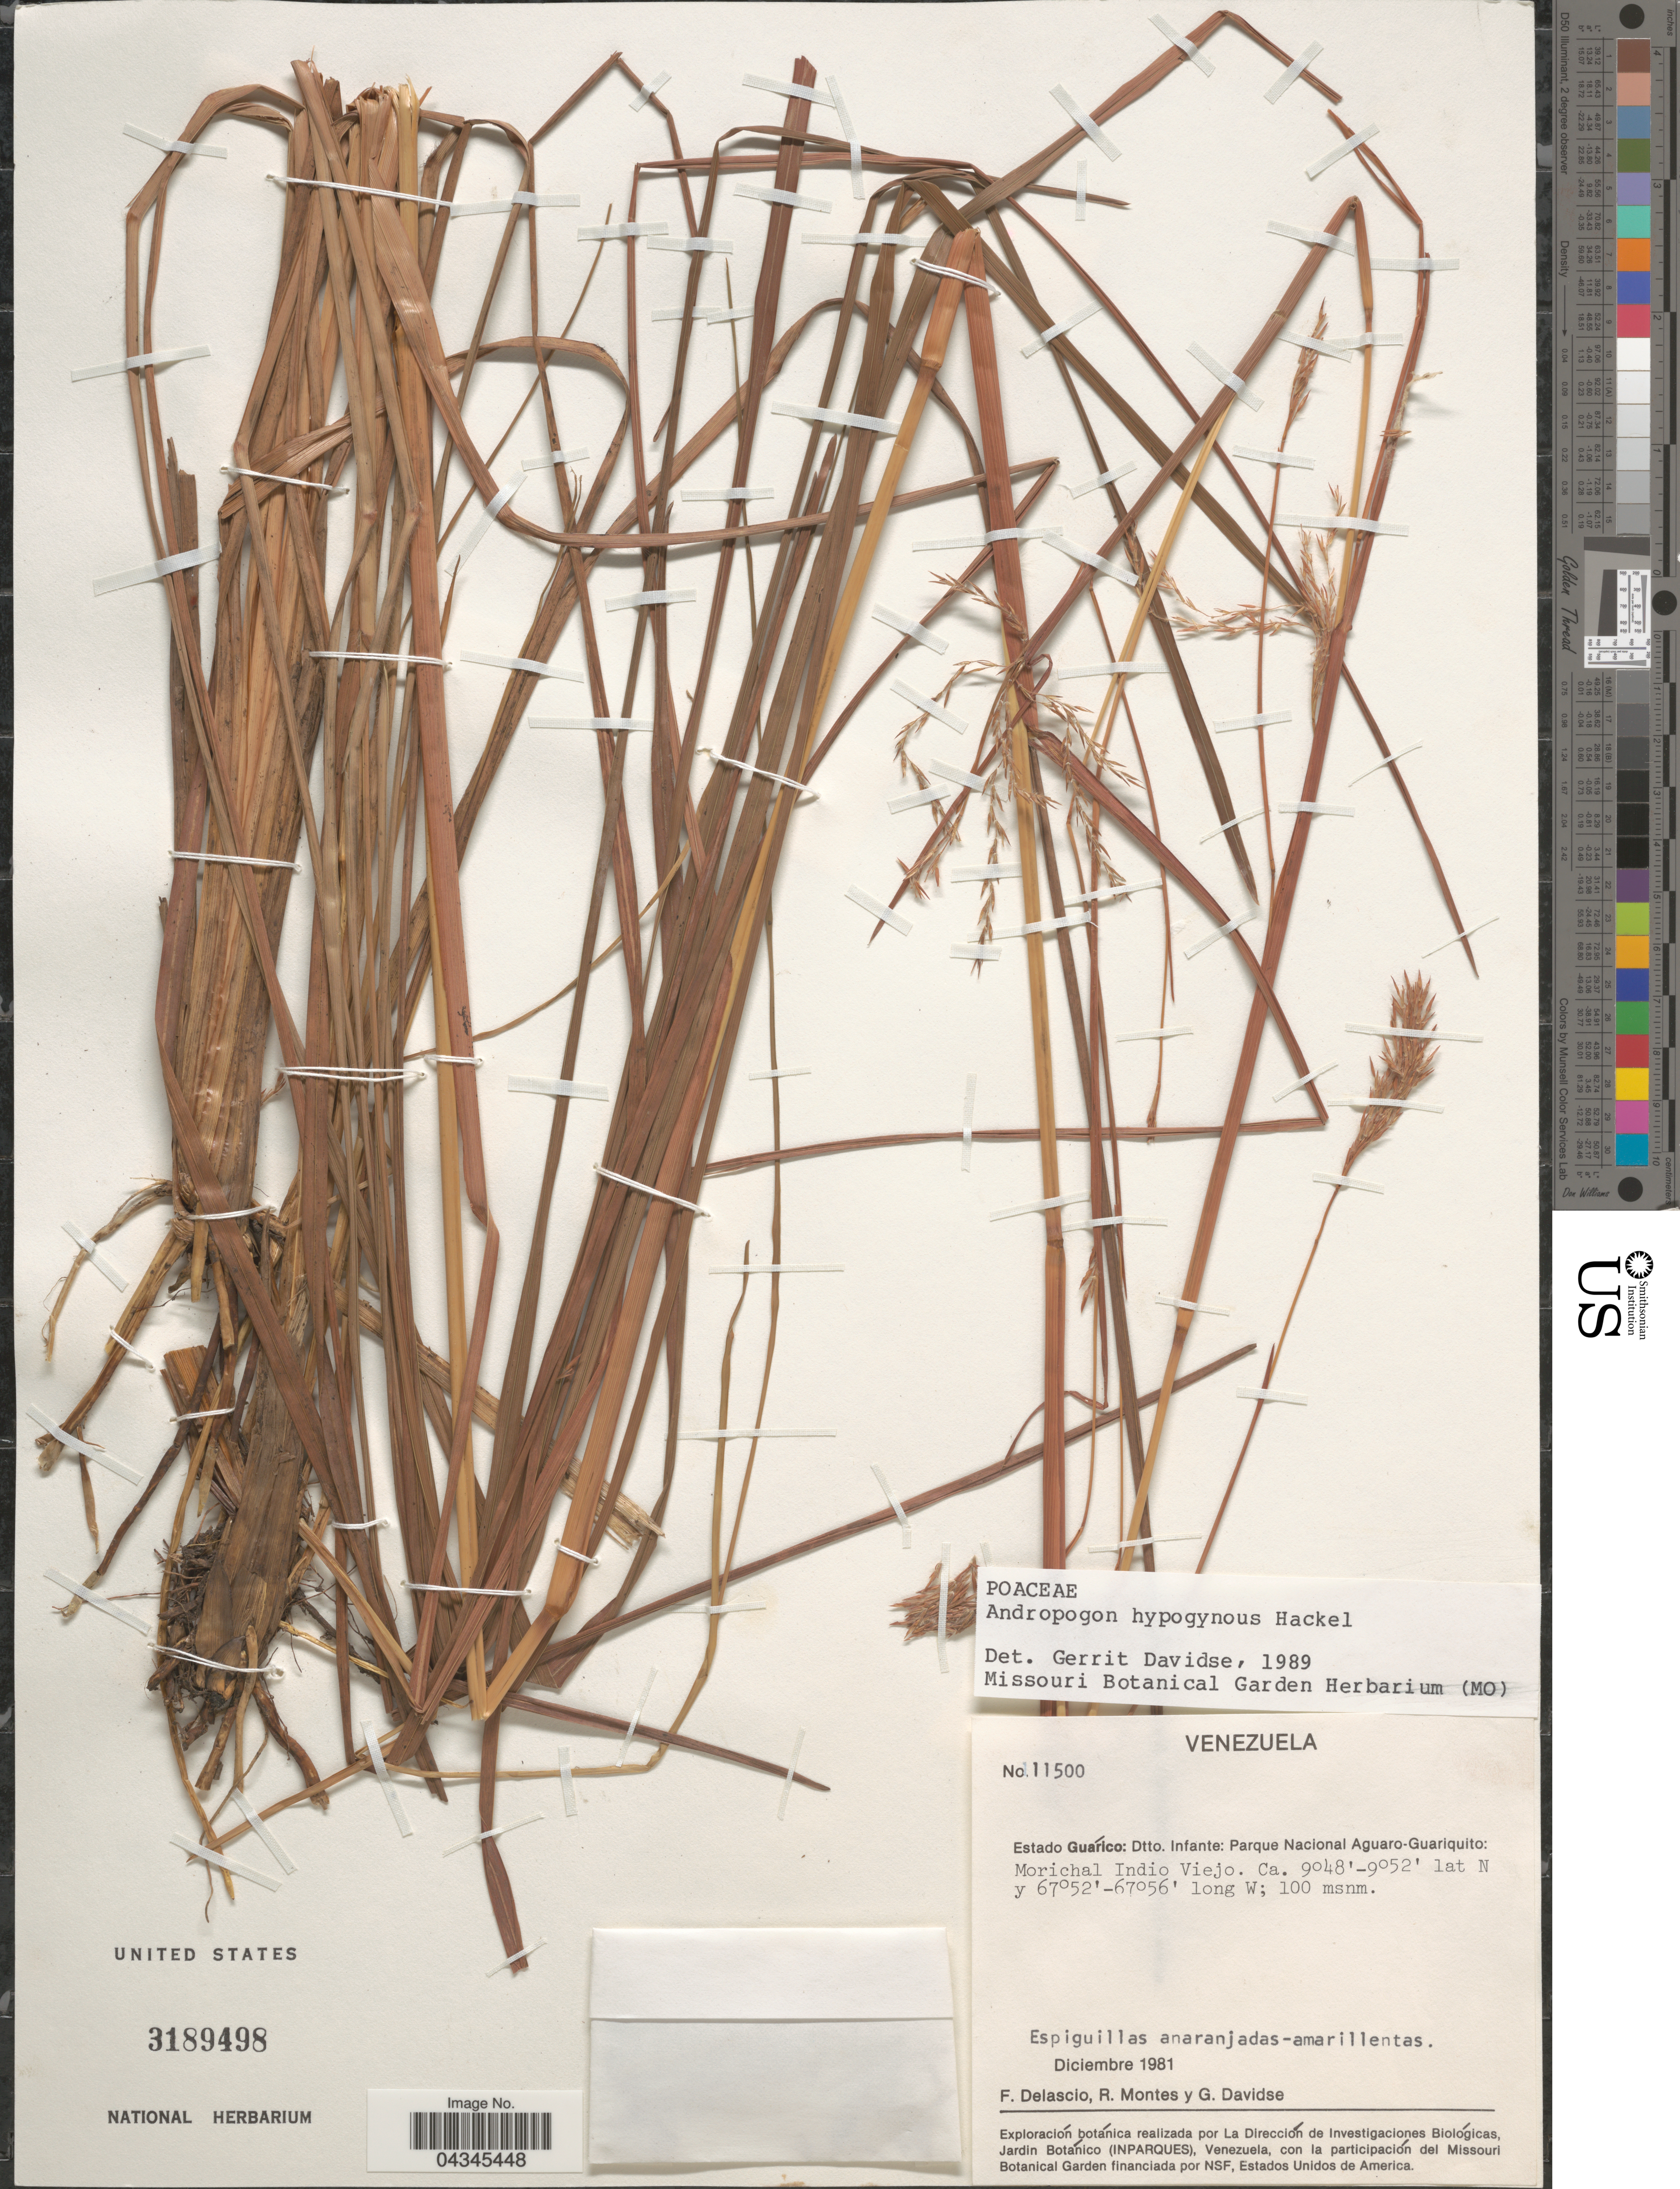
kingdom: Plantae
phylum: Tracheophyta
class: Liliopsida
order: Poales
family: Poaceae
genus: Andropogon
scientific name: Andropogon hypogynus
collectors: F. Delascio C., R. Montes & G. Davidse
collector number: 11500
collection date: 1981-12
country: Venezuela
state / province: Guarico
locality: Dtto. Infante: Parque Nacional Aguaro-Guariquito: Morichal Indio Viejo.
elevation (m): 100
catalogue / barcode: US 3189498